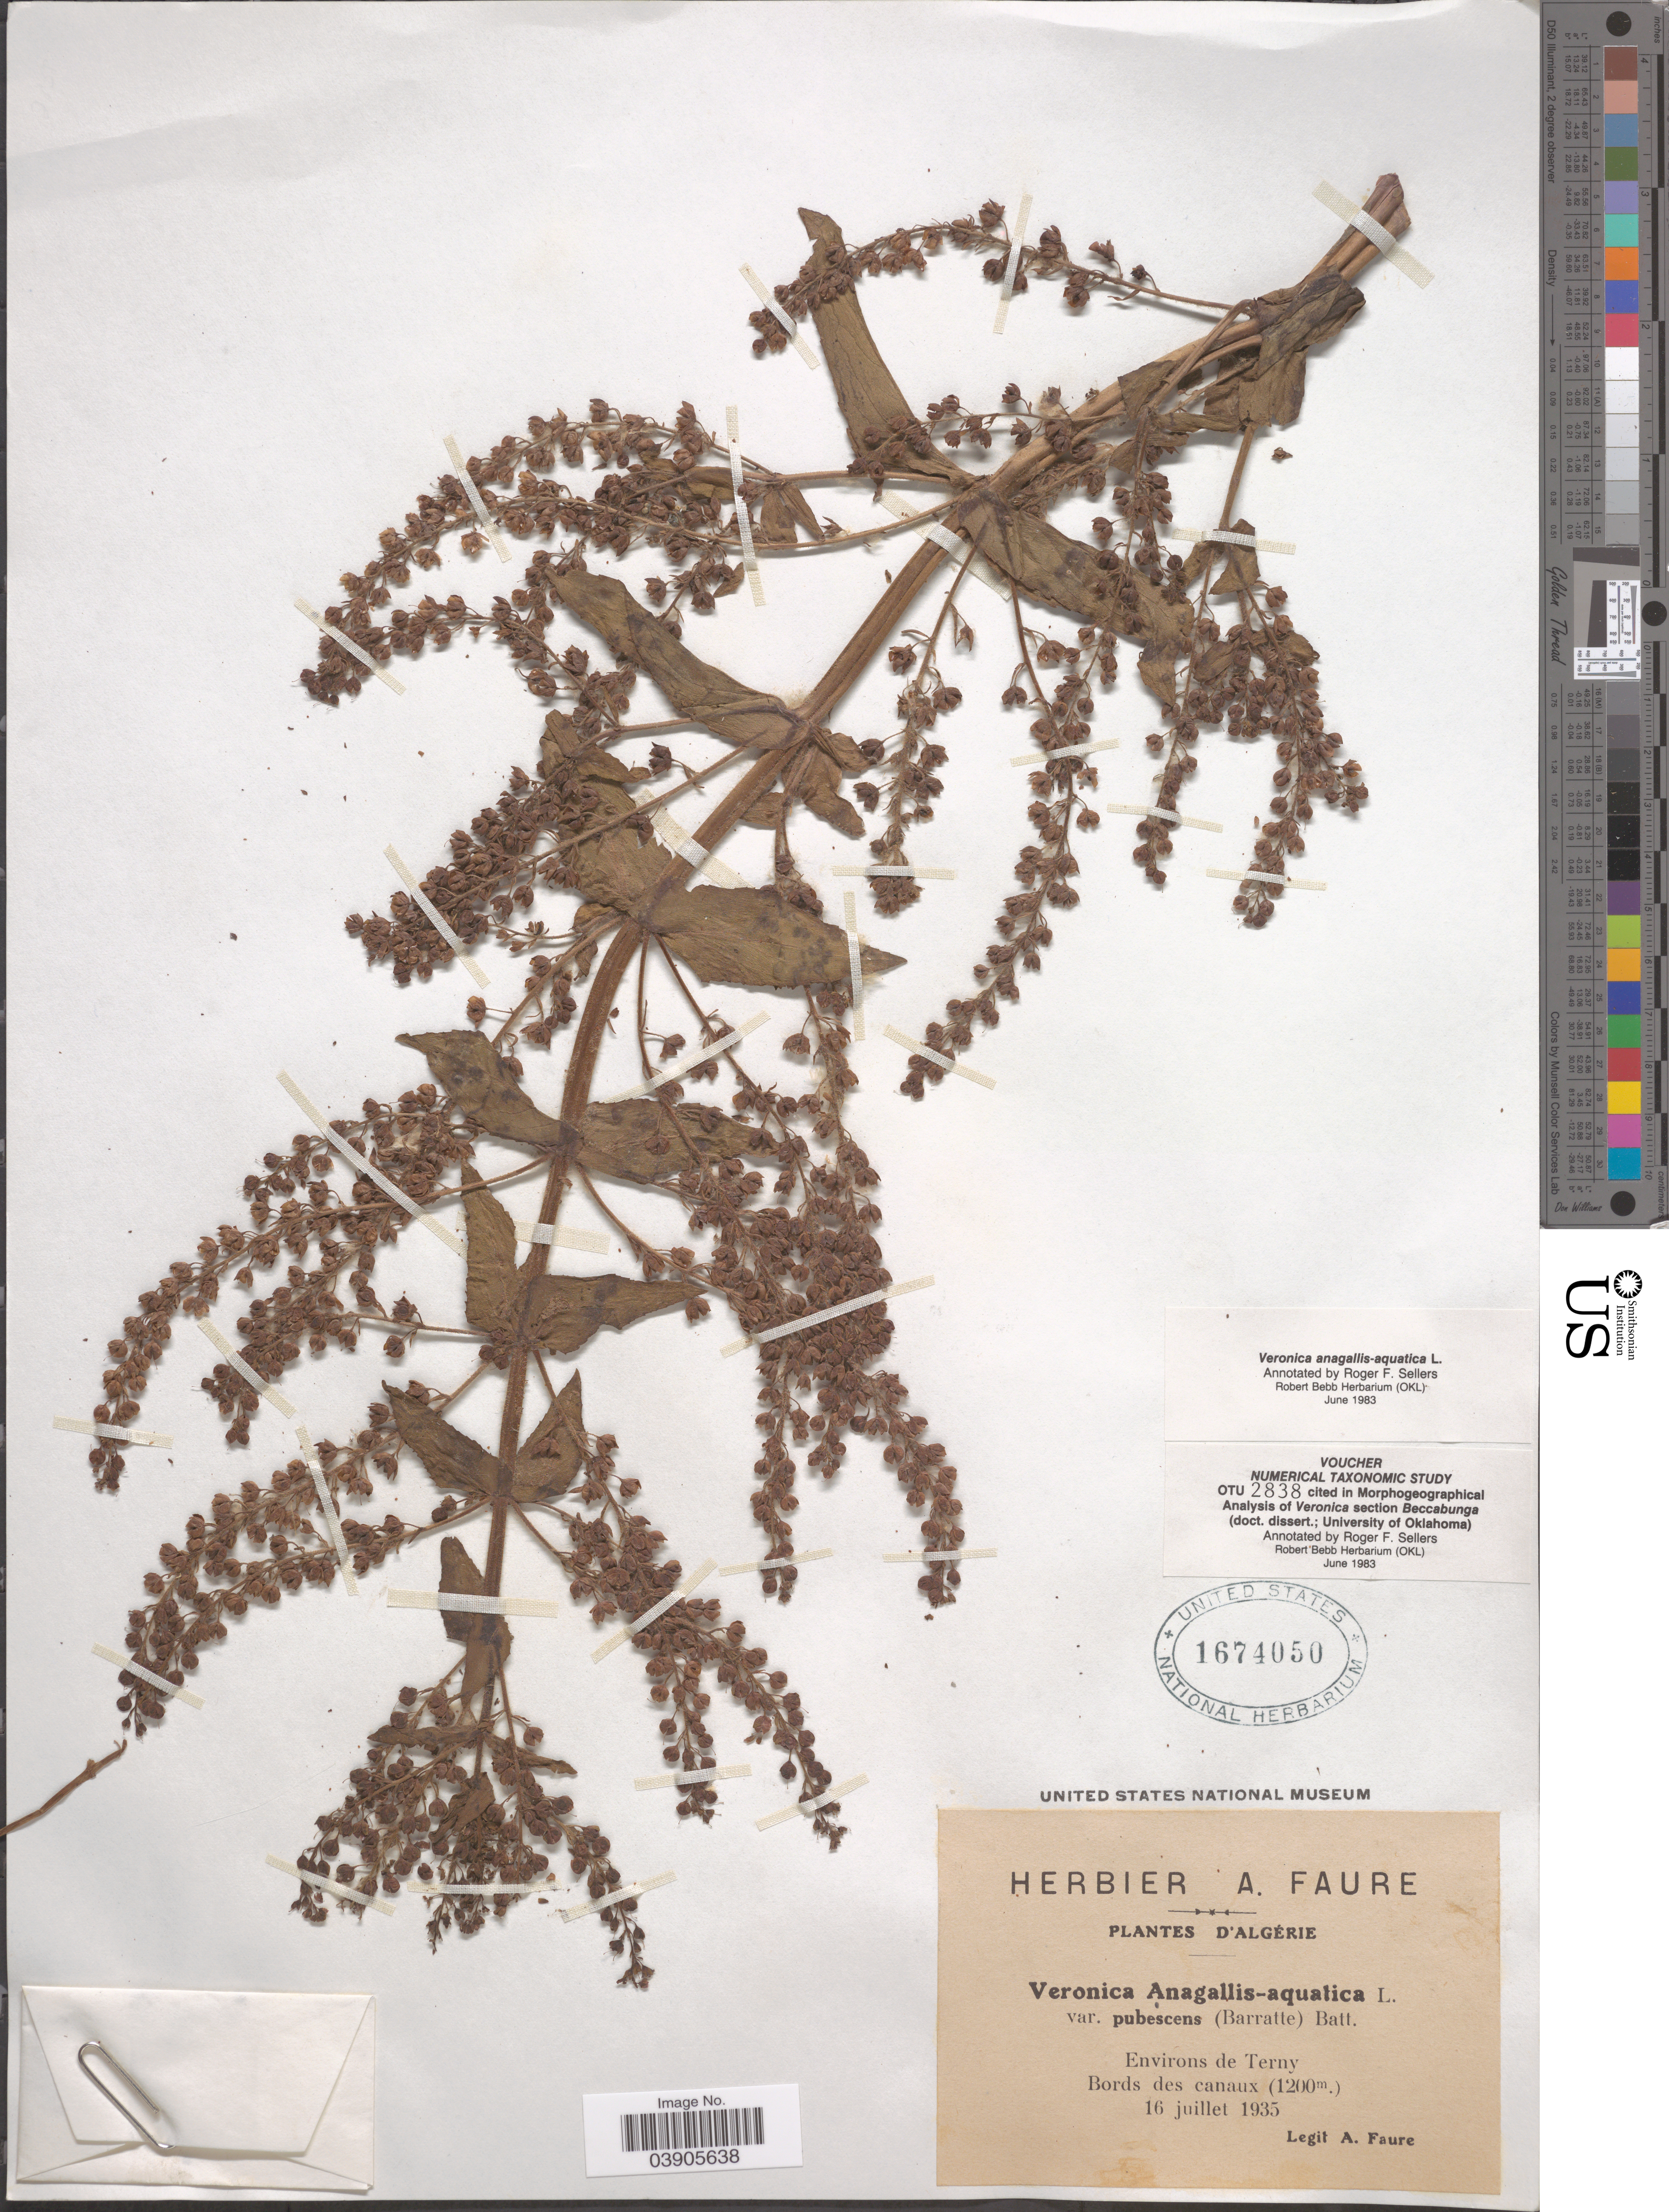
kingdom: Plantae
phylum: Tracheophyta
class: Magnoliopsida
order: Lamiales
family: Plantaginaceae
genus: Veronica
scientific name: Veronica anagallis-aquatica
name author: L.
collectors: A. Faure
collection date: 1935-07-16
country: Algeria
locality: Environs de Terny. Bords des canaux.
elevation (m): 1200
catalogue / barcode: US 1674050